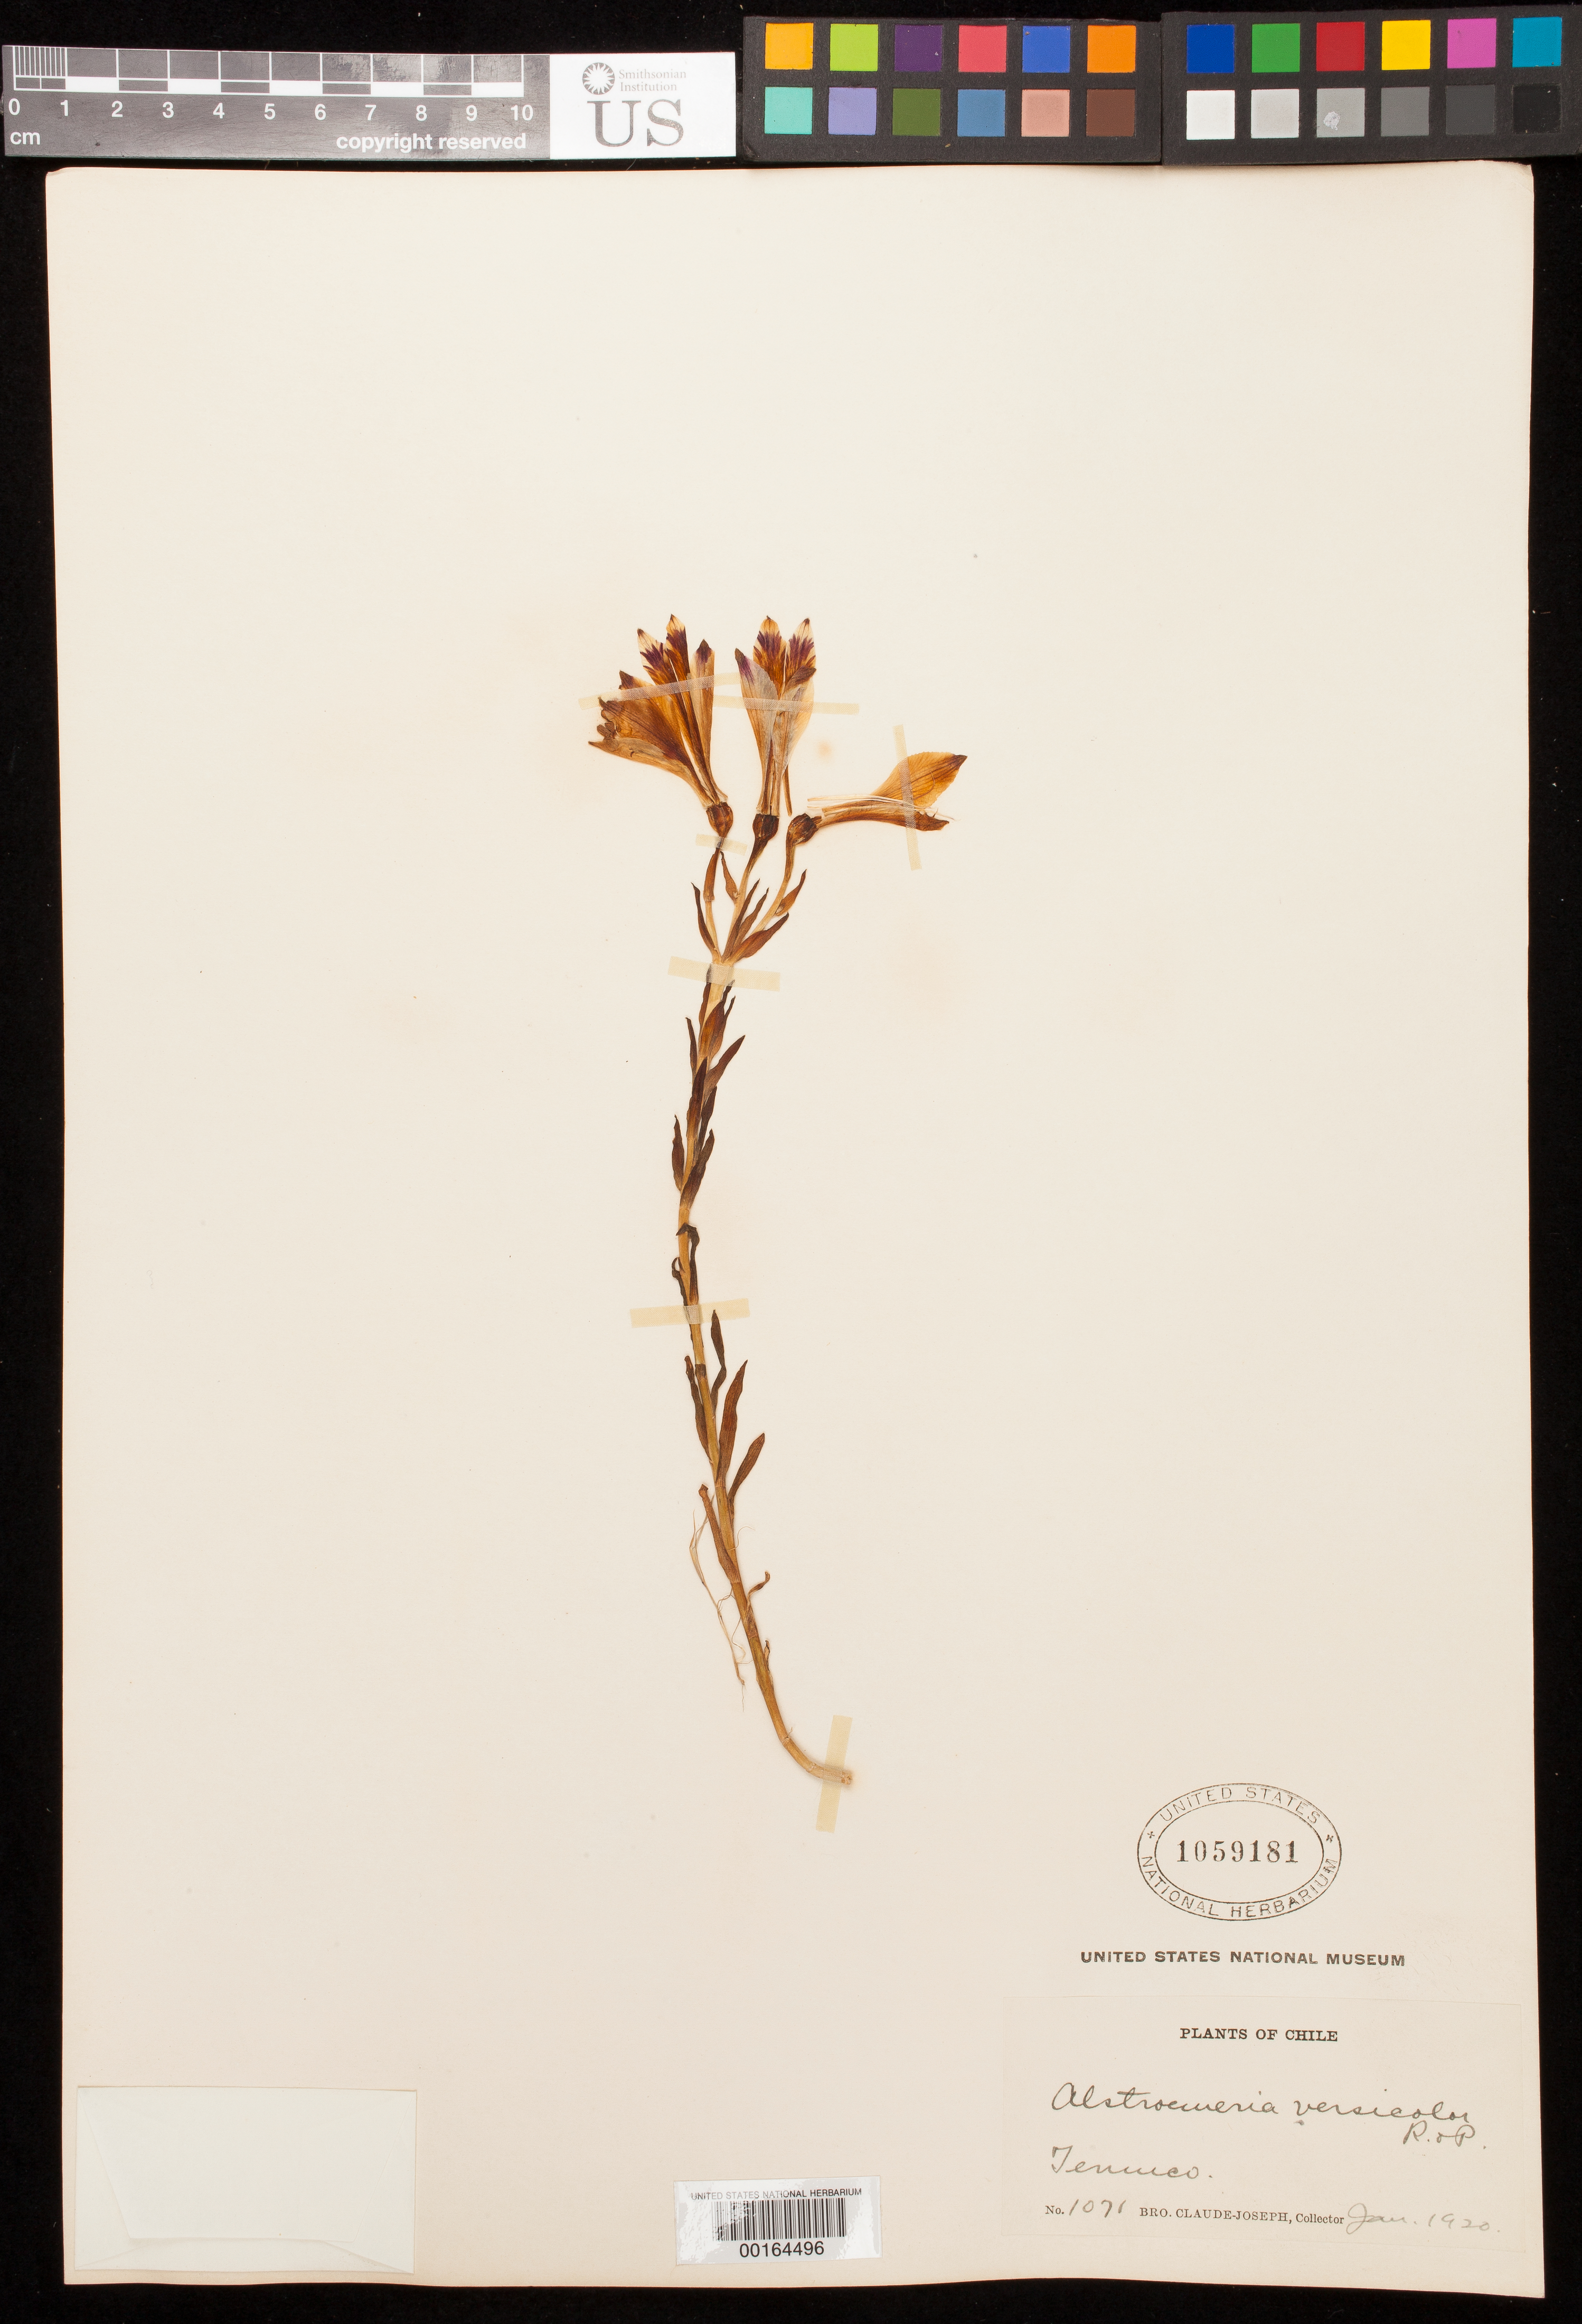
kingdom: Plantae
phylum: Tracheophyta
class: Liliopsida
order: Liliales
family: Alstroemeriaceae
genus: Alstroemeria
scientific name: Alstroemeria versicolor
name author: Ruiz & Pav.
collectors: Bro. Claude-Joseph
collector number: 1071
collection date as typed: Jan 1920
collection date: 1920-01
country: Chile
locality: Temuco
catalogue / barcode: US 1059181